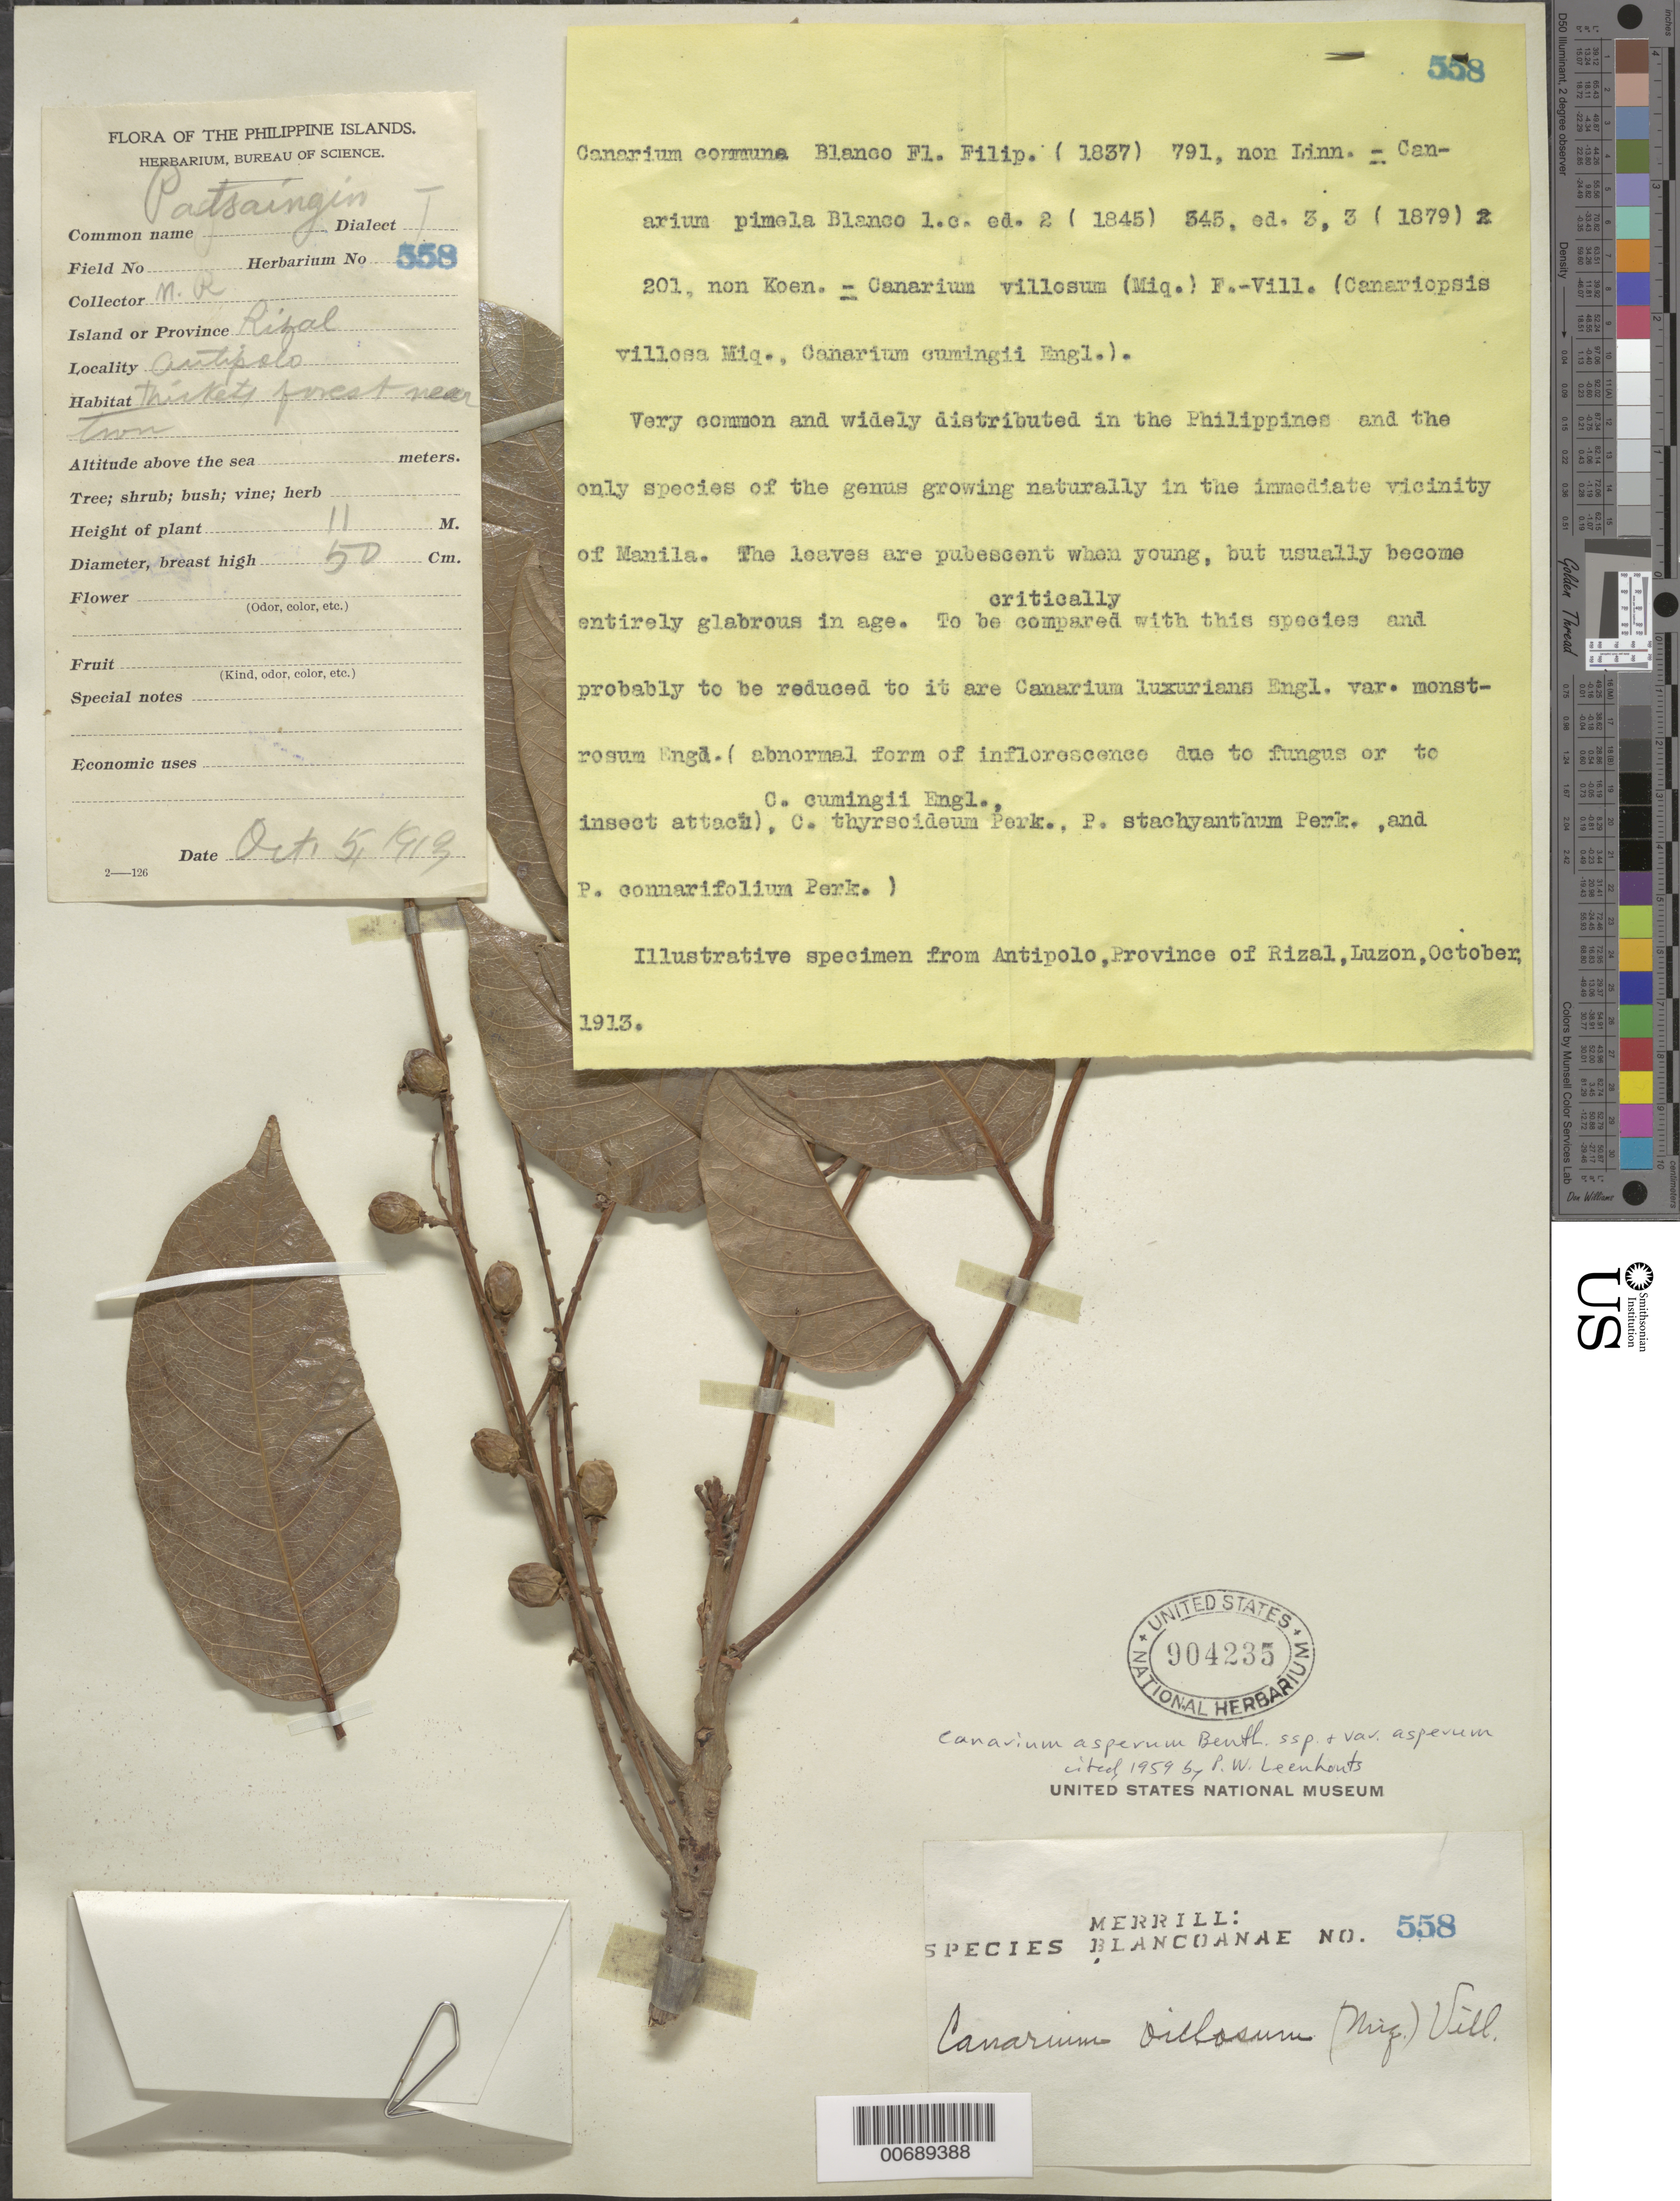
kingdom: Plantae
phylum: Tracheophyta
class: Magnoliopsida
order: Sapindales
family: Burseraceae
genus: Canarium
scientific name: Canarium asperum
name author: Benth.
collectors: M. Ramos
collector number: Sp. Blancoan. 0558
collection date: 1913-10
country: Philippines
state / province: Calabarzon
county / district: Rizal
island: Luzon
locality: Antipolo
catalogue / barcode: US 904235